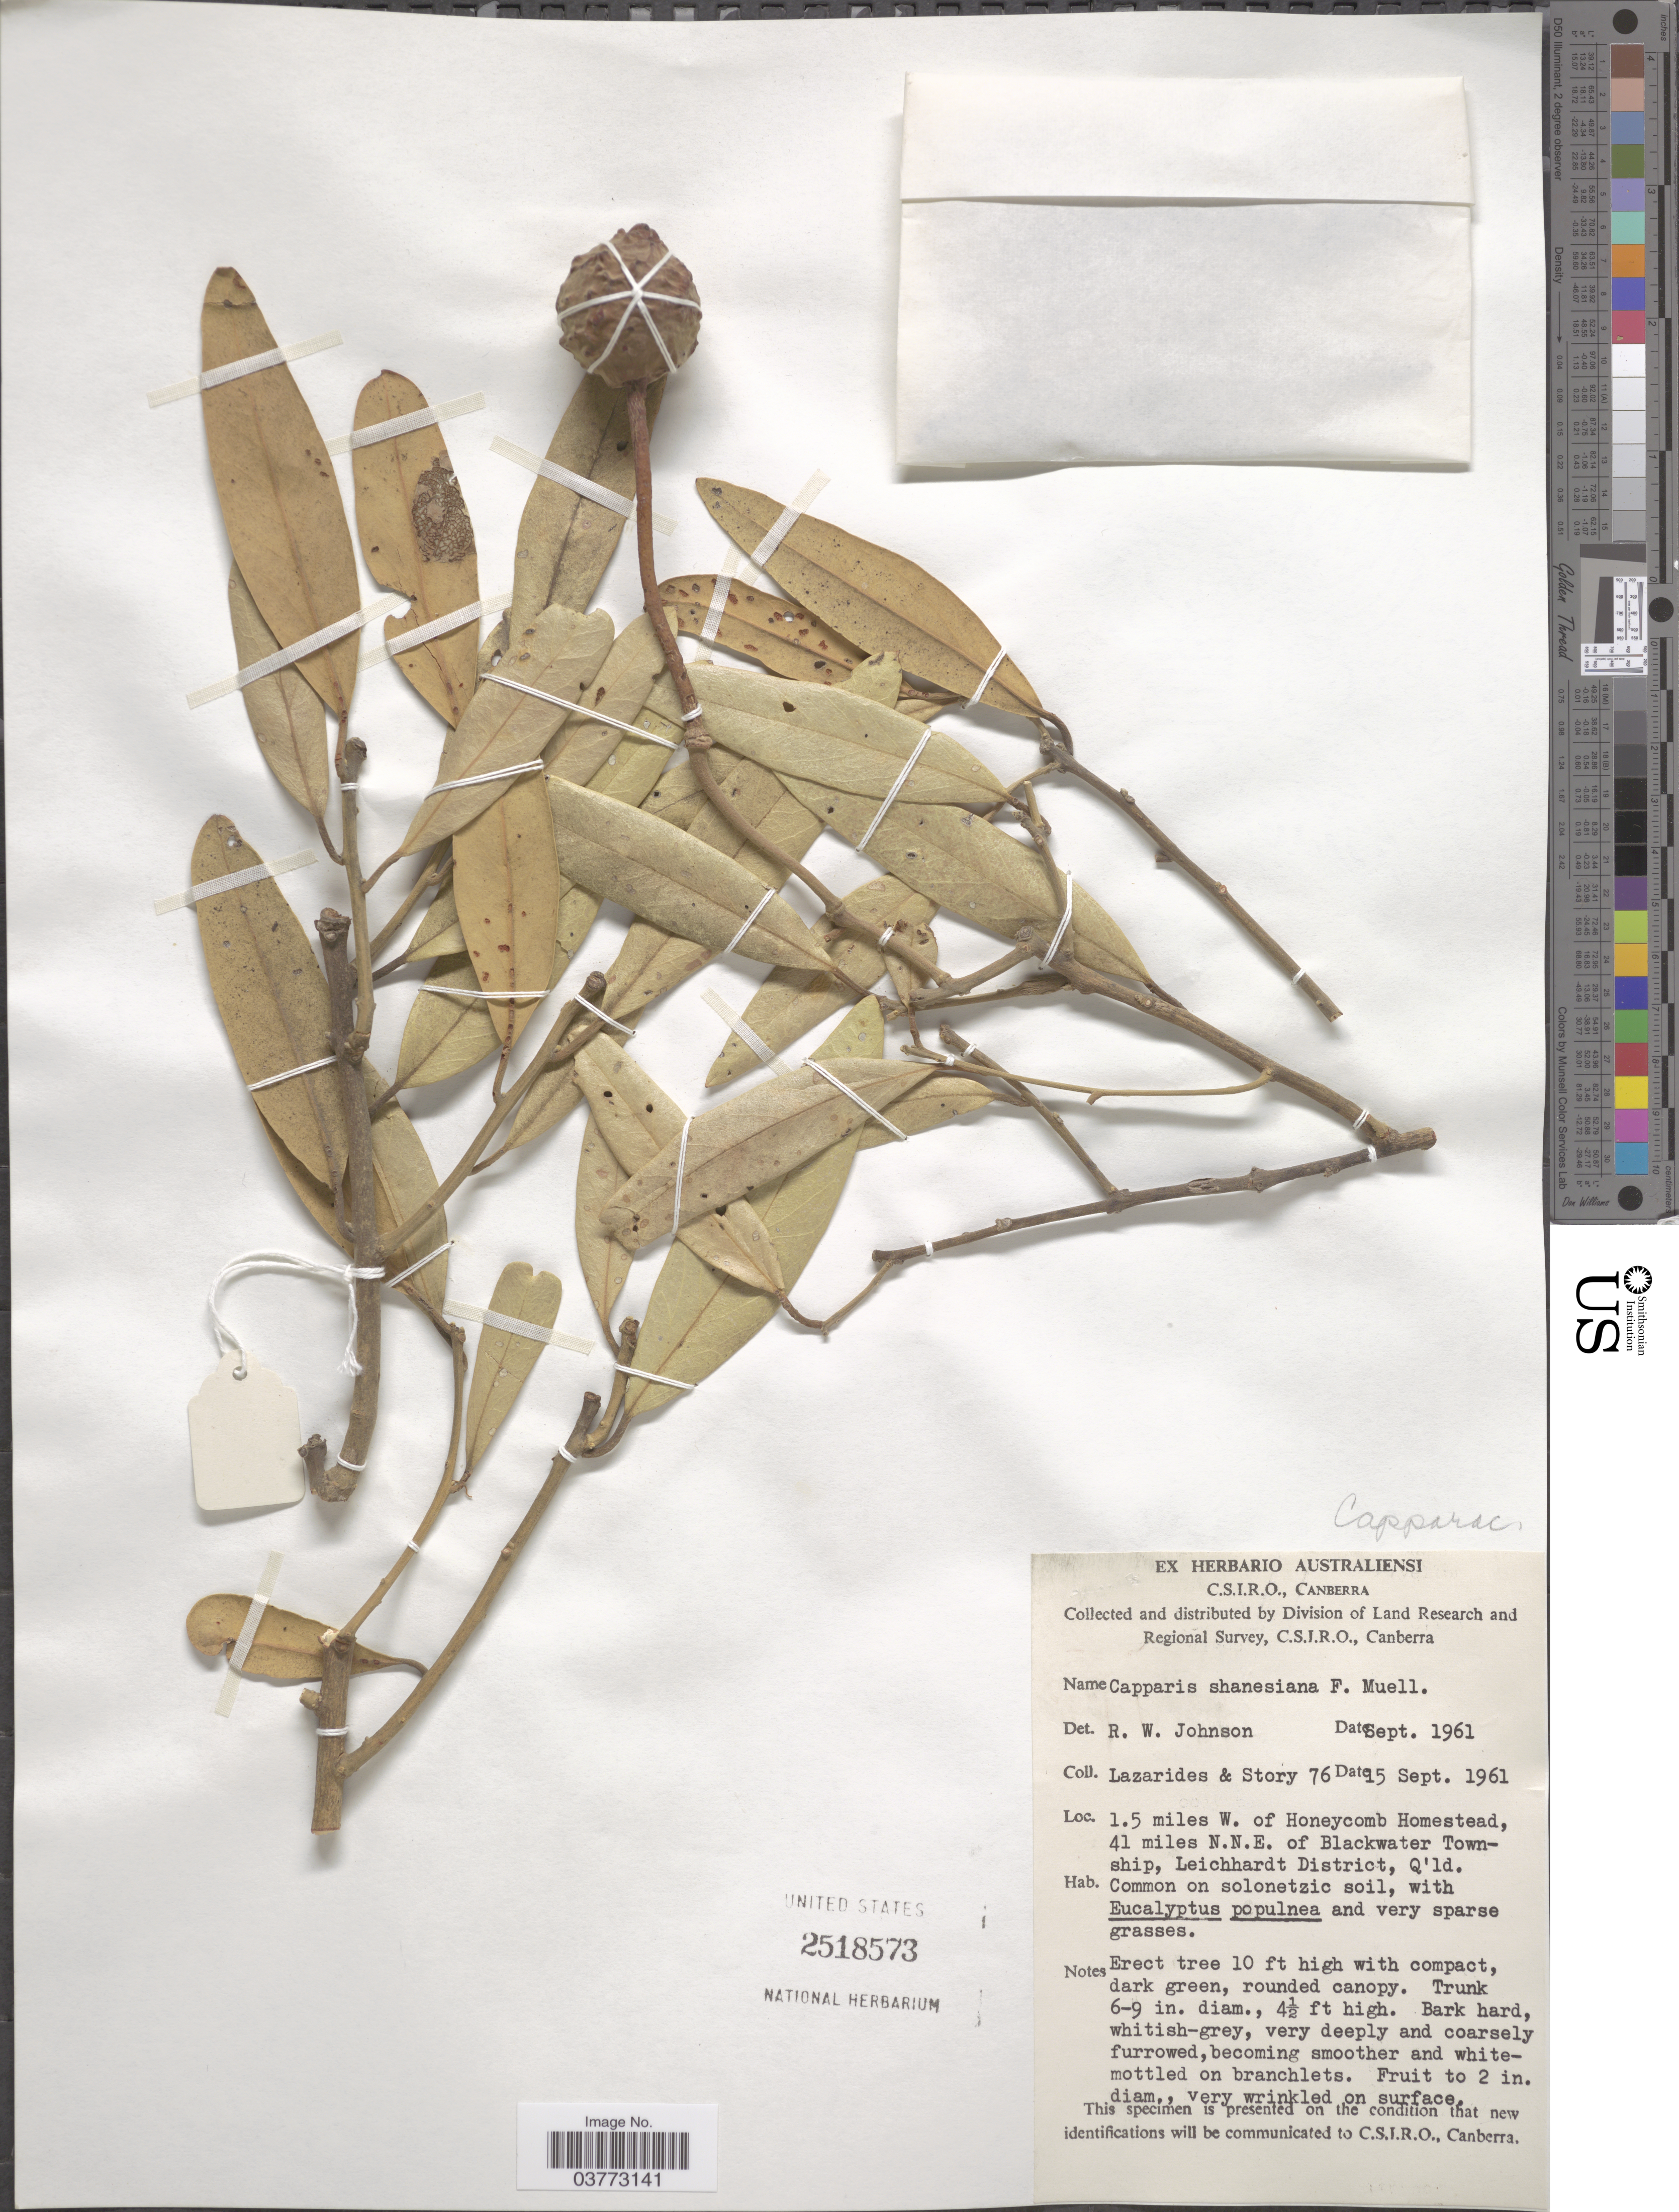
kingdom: Plantae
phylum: Tracheophyta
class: Magnoliopsida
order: Brassicales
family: Capparaceae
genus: Capparis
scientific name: Capparis shanesiana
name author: F. Muell.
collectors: M. Lazarides & -. Story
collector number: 76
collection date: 1961-09-15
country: Australia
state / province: Queensland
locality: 1.5 miles W. of Honeycomb Homestead, 41 miles N.N.E. of Blackwater Township, Leichhardt District.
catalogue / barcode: US 2518573